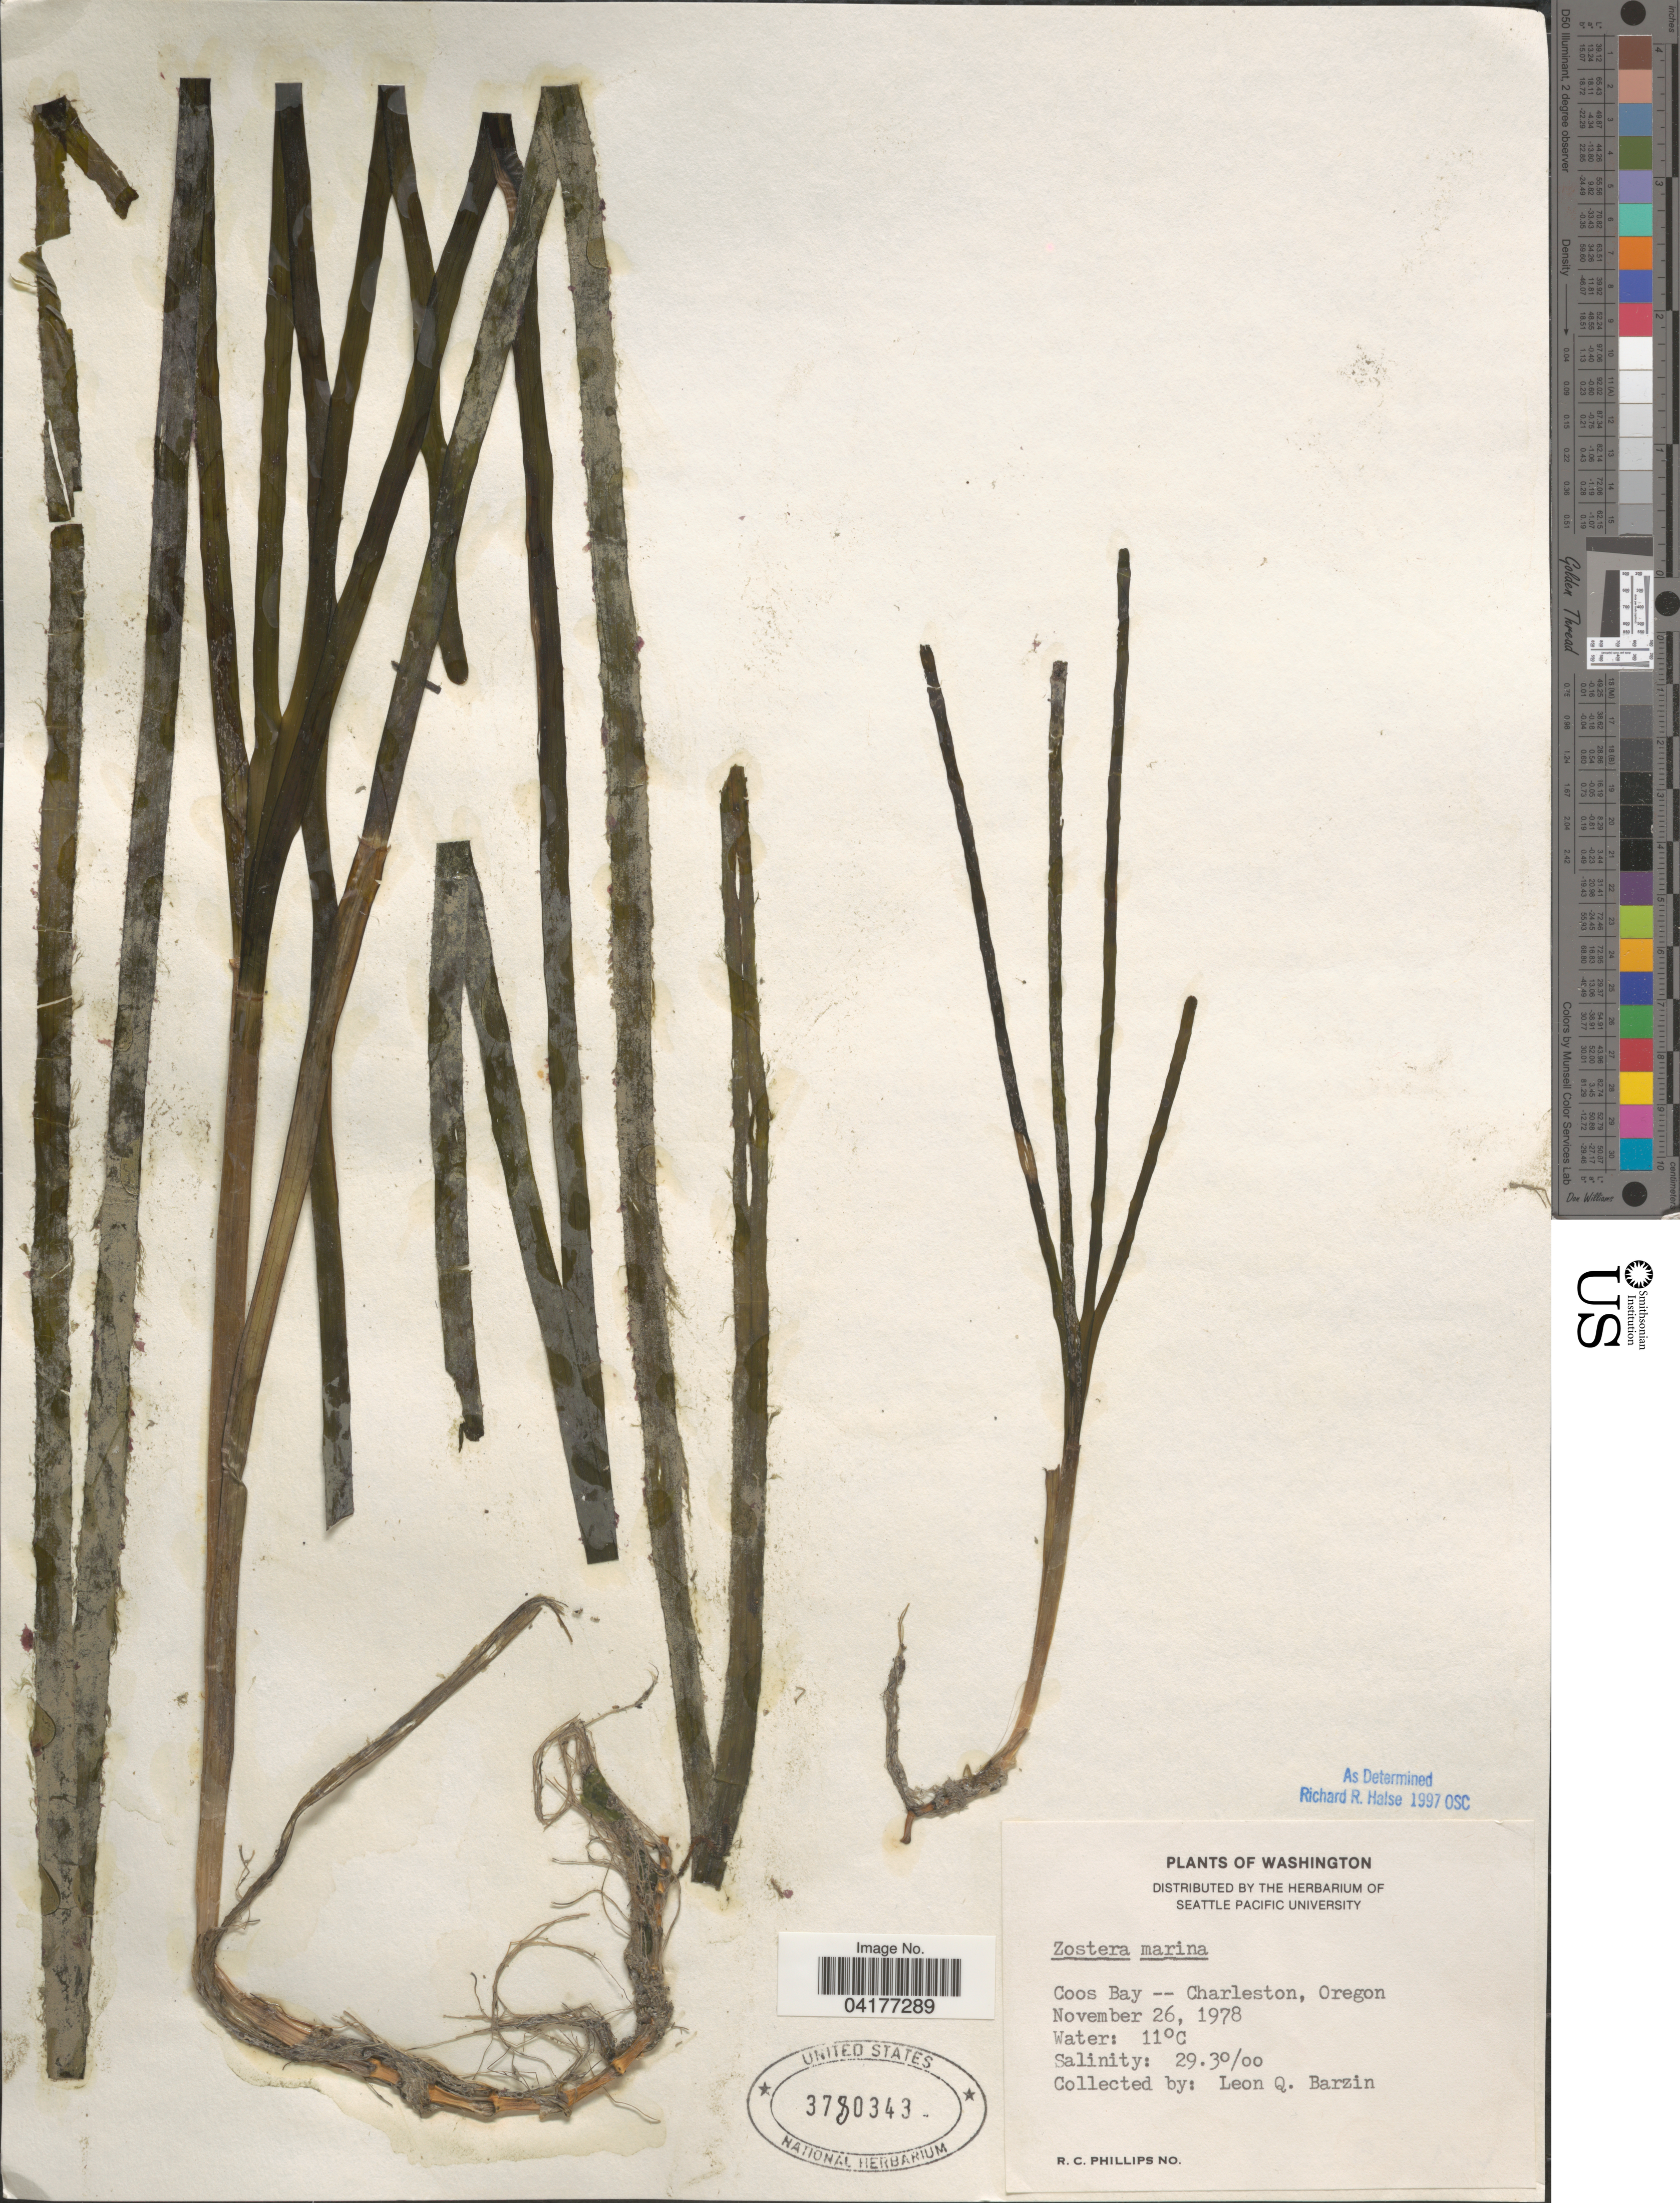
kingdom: Plantae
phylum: Tracheophyta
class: Liliopsida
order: Alismatales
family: Zosteraceae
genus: Zostera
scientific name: Zostera marina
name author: L.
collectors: L. Barzin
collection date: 1978-11-26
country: United States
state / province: Oregon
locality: Coos Bay -- Charleston.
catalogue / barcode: US 3780343